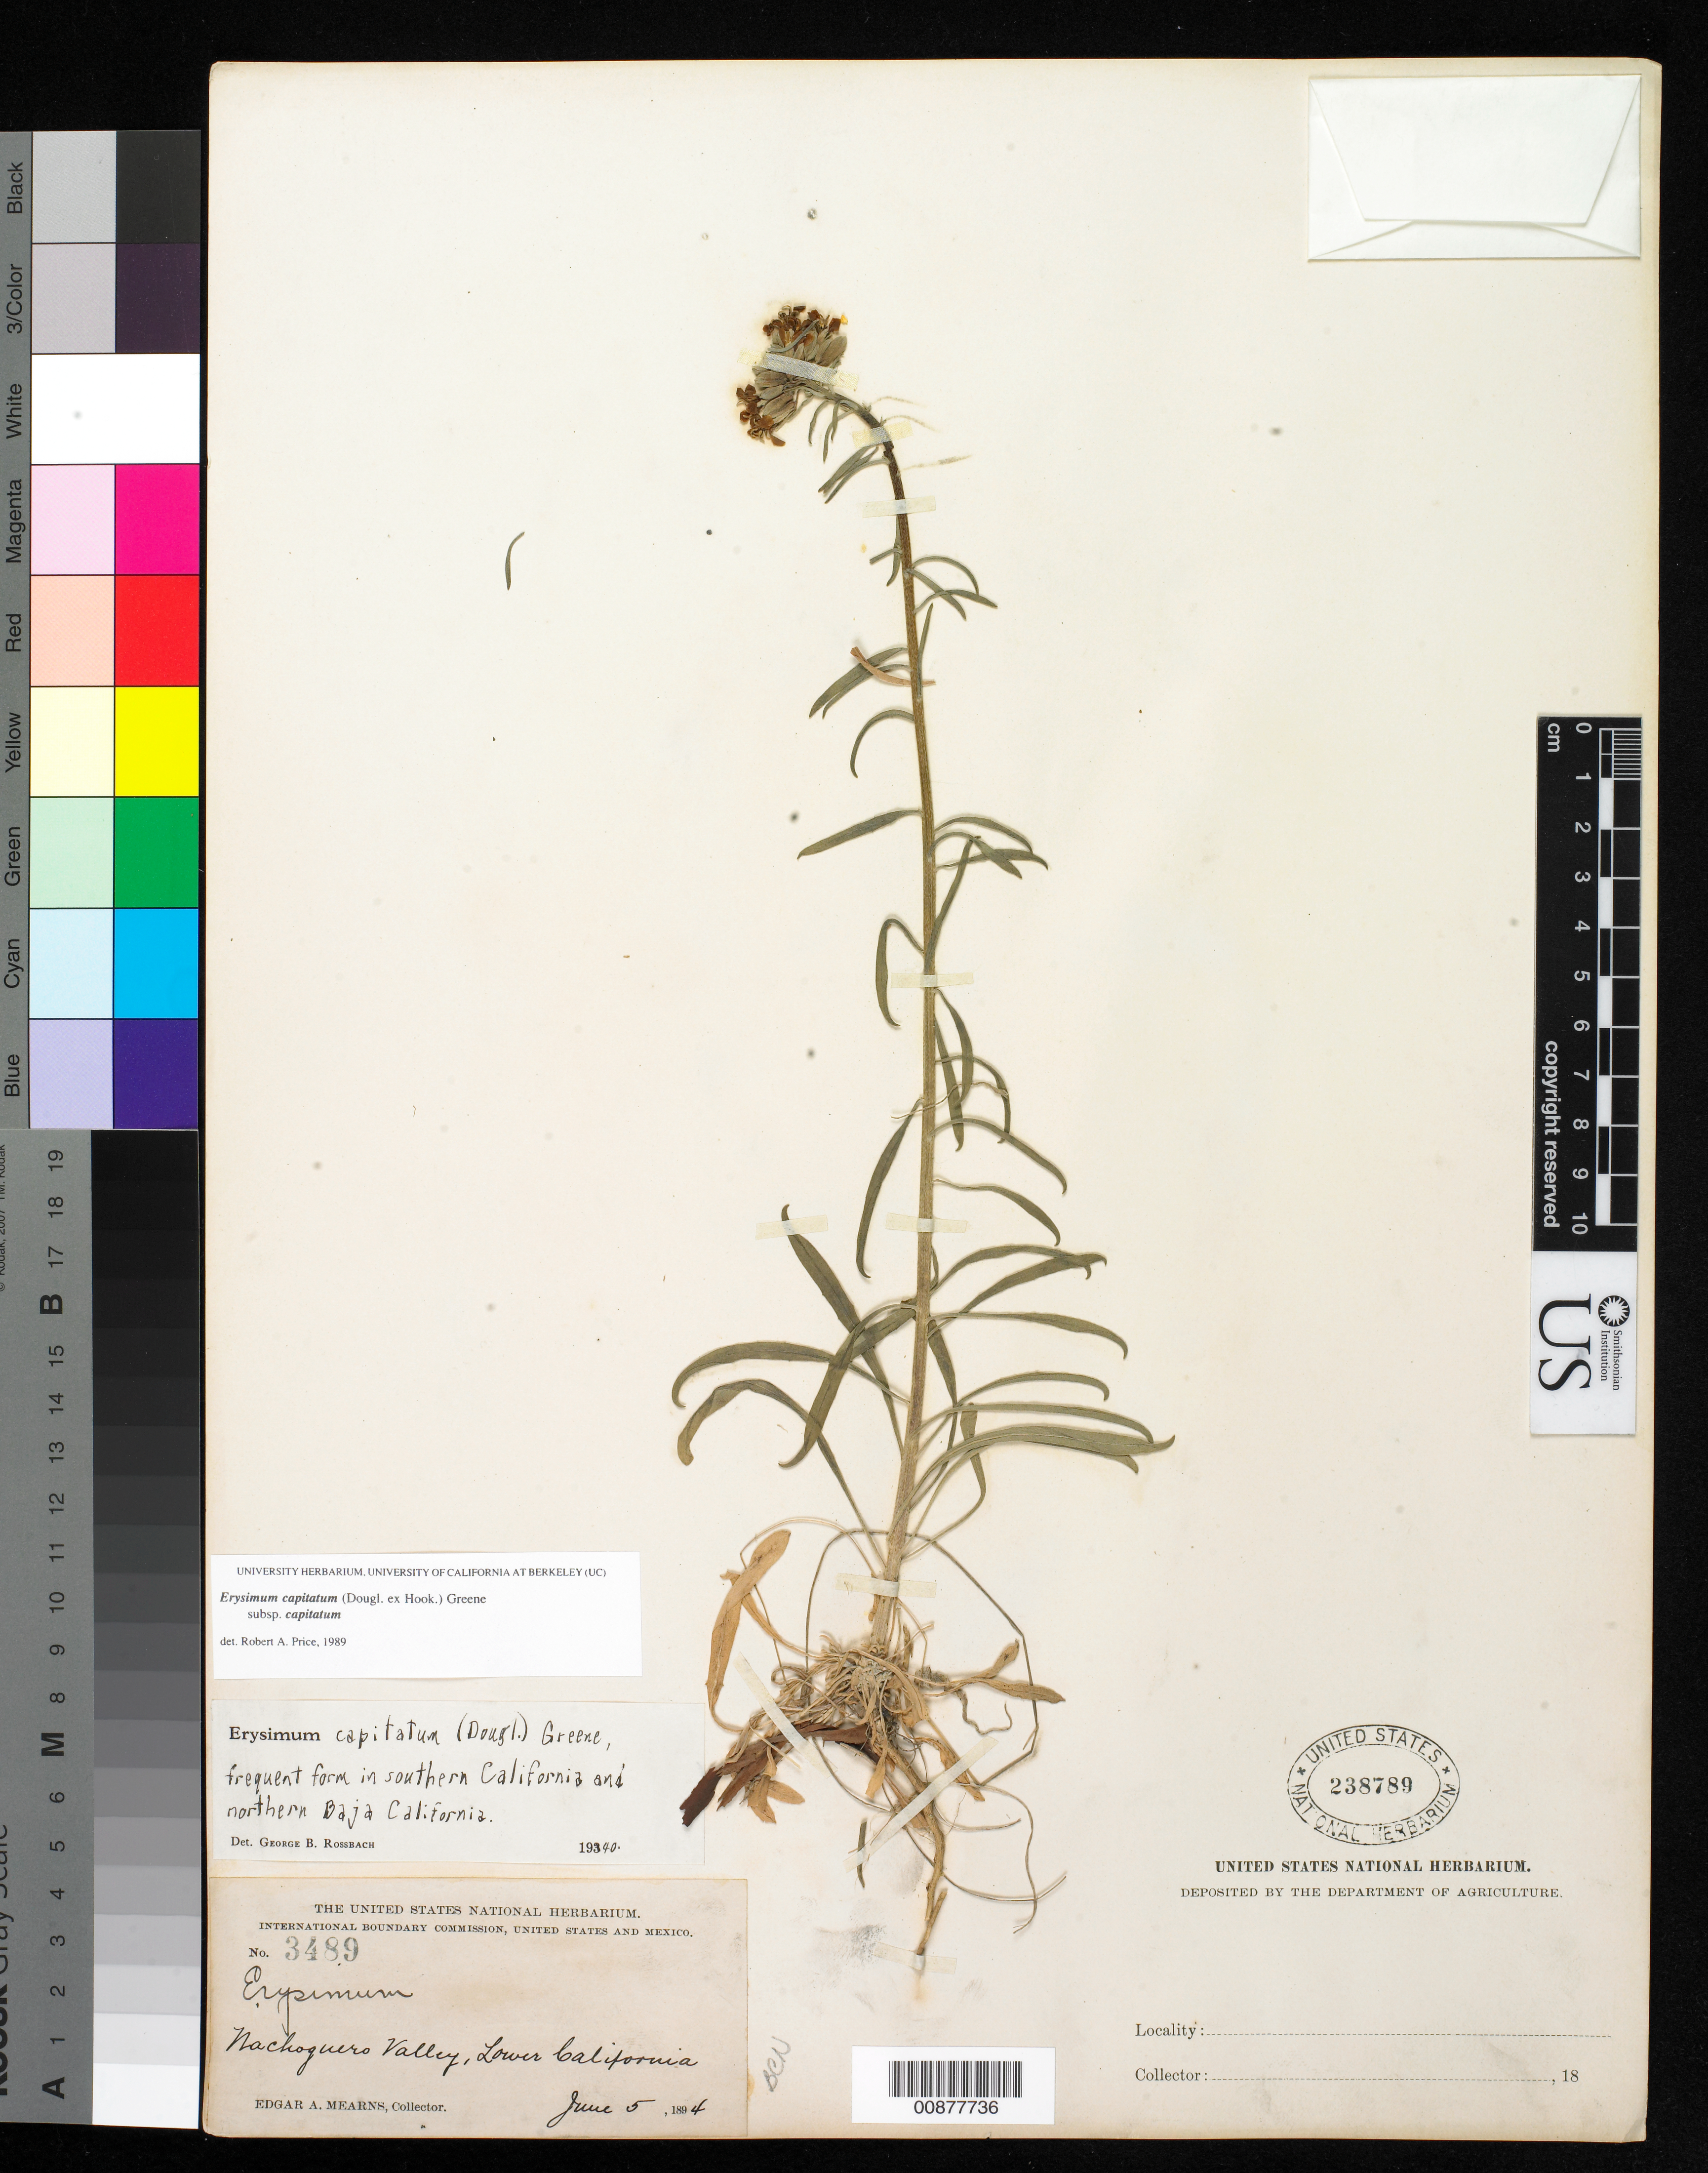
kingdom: Plantae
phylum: Tracheophyta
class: Magnoliopsida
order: Brassicales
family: Brassicaceae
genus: Erysimum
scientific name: Erysimum capitatum subsp. capitatum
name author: (Douglas ex Hook.) Greene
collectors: E. A. Mearns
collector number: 3489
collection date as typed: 05 Jun 1894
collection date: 1894-06-05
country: Mexico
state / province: Baja California Norte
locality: Nachoguero Valley, Baja California.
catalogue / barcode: US 238789